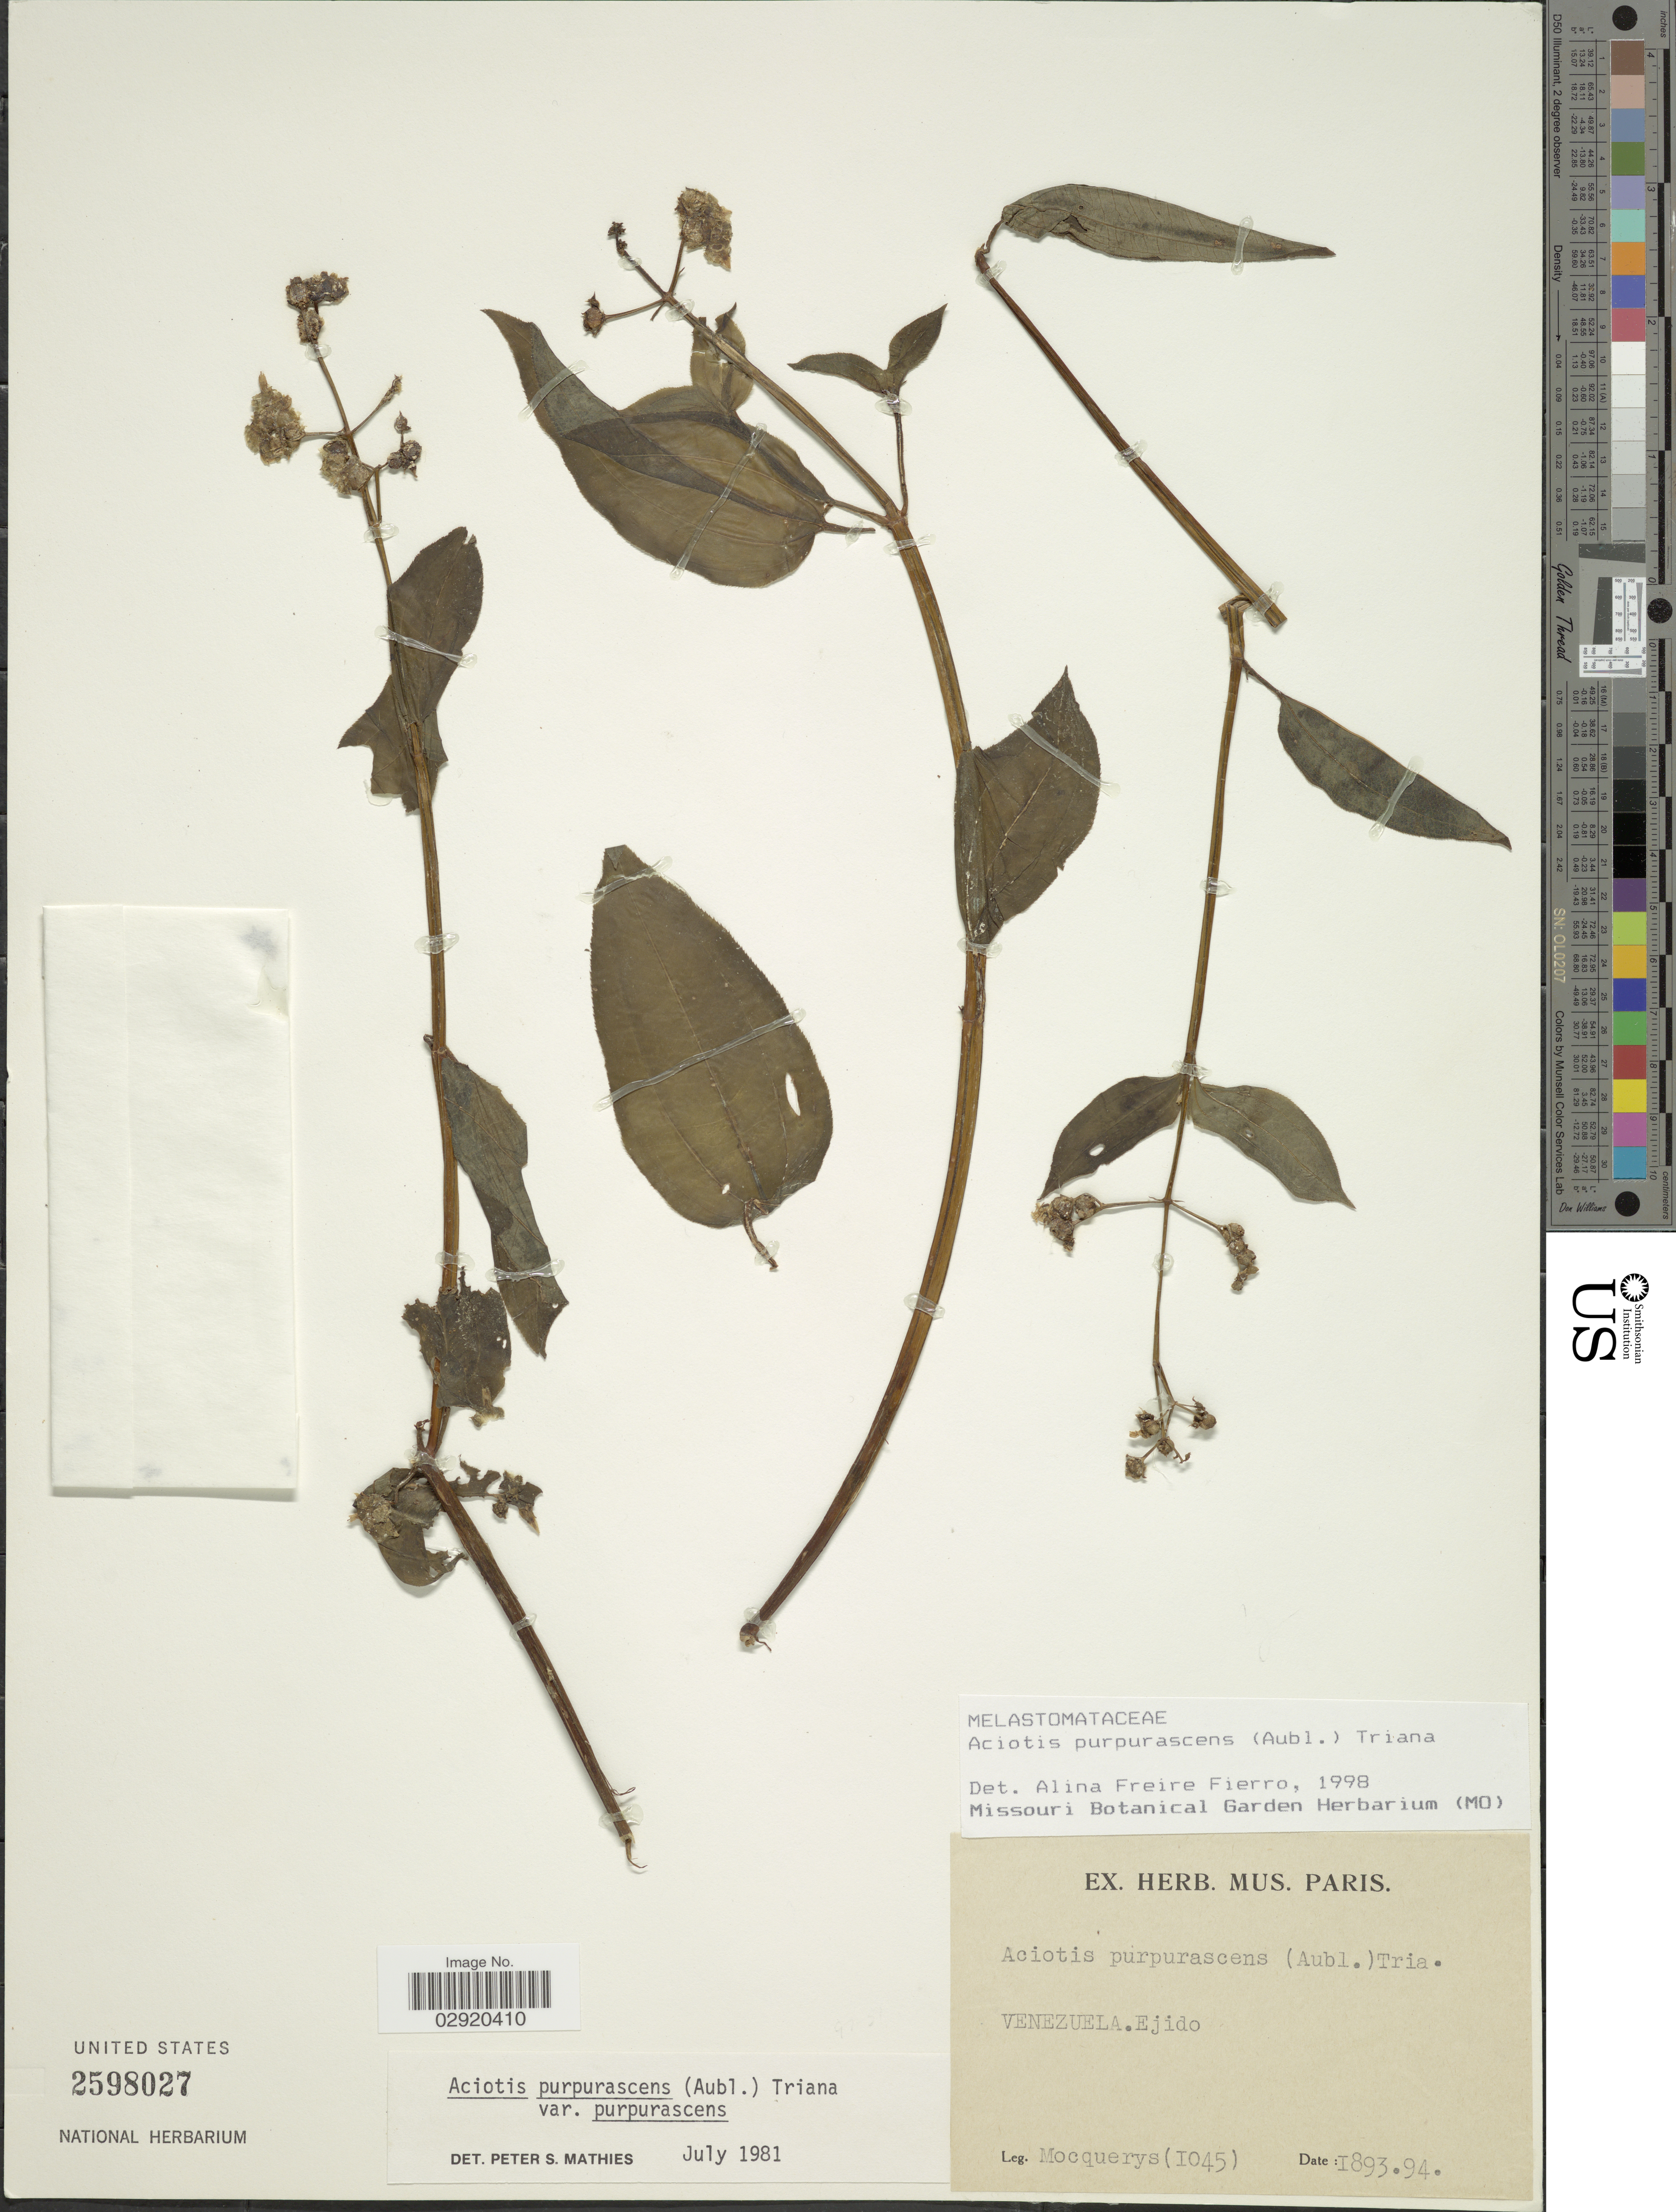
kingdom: Plantae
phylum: Tracheophyta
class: Magnoliopsida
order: Myrtales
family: Melastomataceae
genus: Aciotis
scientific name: Aciotis purpurascens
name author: (Aubl.) Triana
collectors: A. Mocquerys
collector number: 1045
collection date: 1893/1894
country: Venezuela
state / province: Mérida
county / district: Campo Elías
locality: Ejido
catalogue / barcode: US 2598027